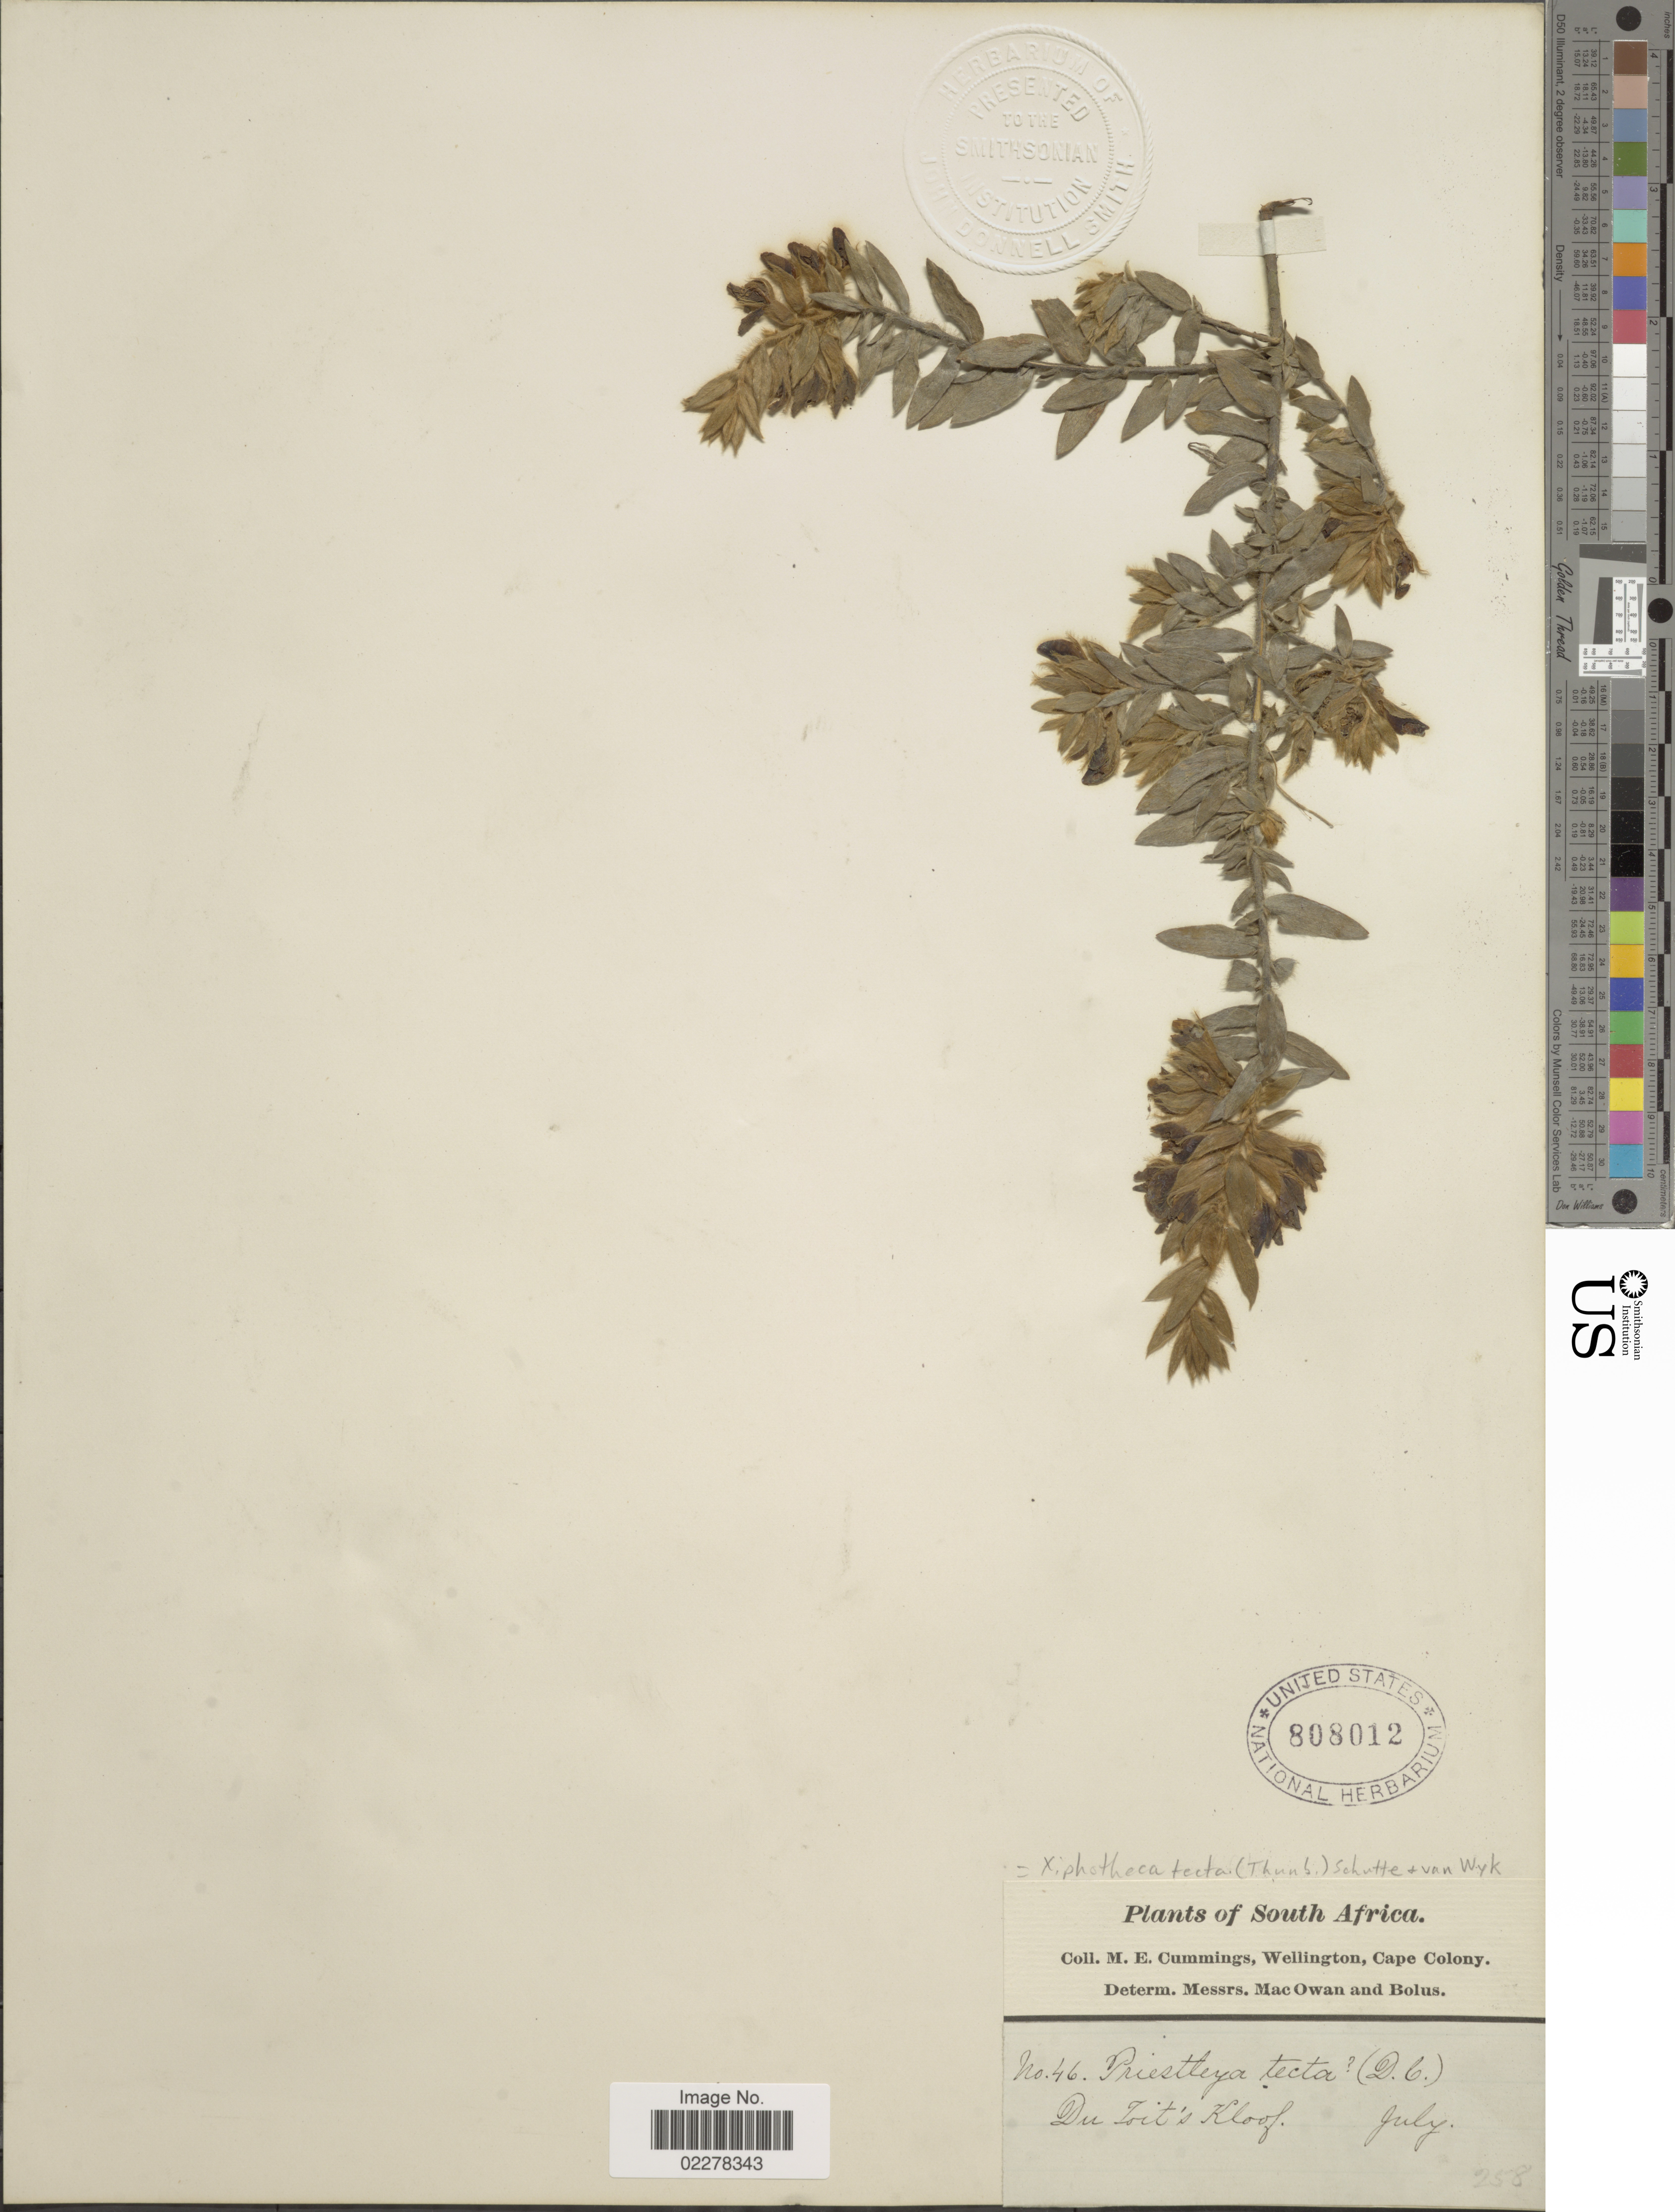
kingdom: Plantae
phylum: Tracheophyta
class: Magnoliopsida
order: Fabales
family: Fabaceae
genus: Xiphotheca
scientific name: Xiphotheca tecta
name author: (Thunb.) A.L. Schutte & B.-E. van Wyk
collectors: M. E. Cummings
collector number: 46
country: South Africa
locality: DuToits Kloof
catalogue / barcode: US 808012